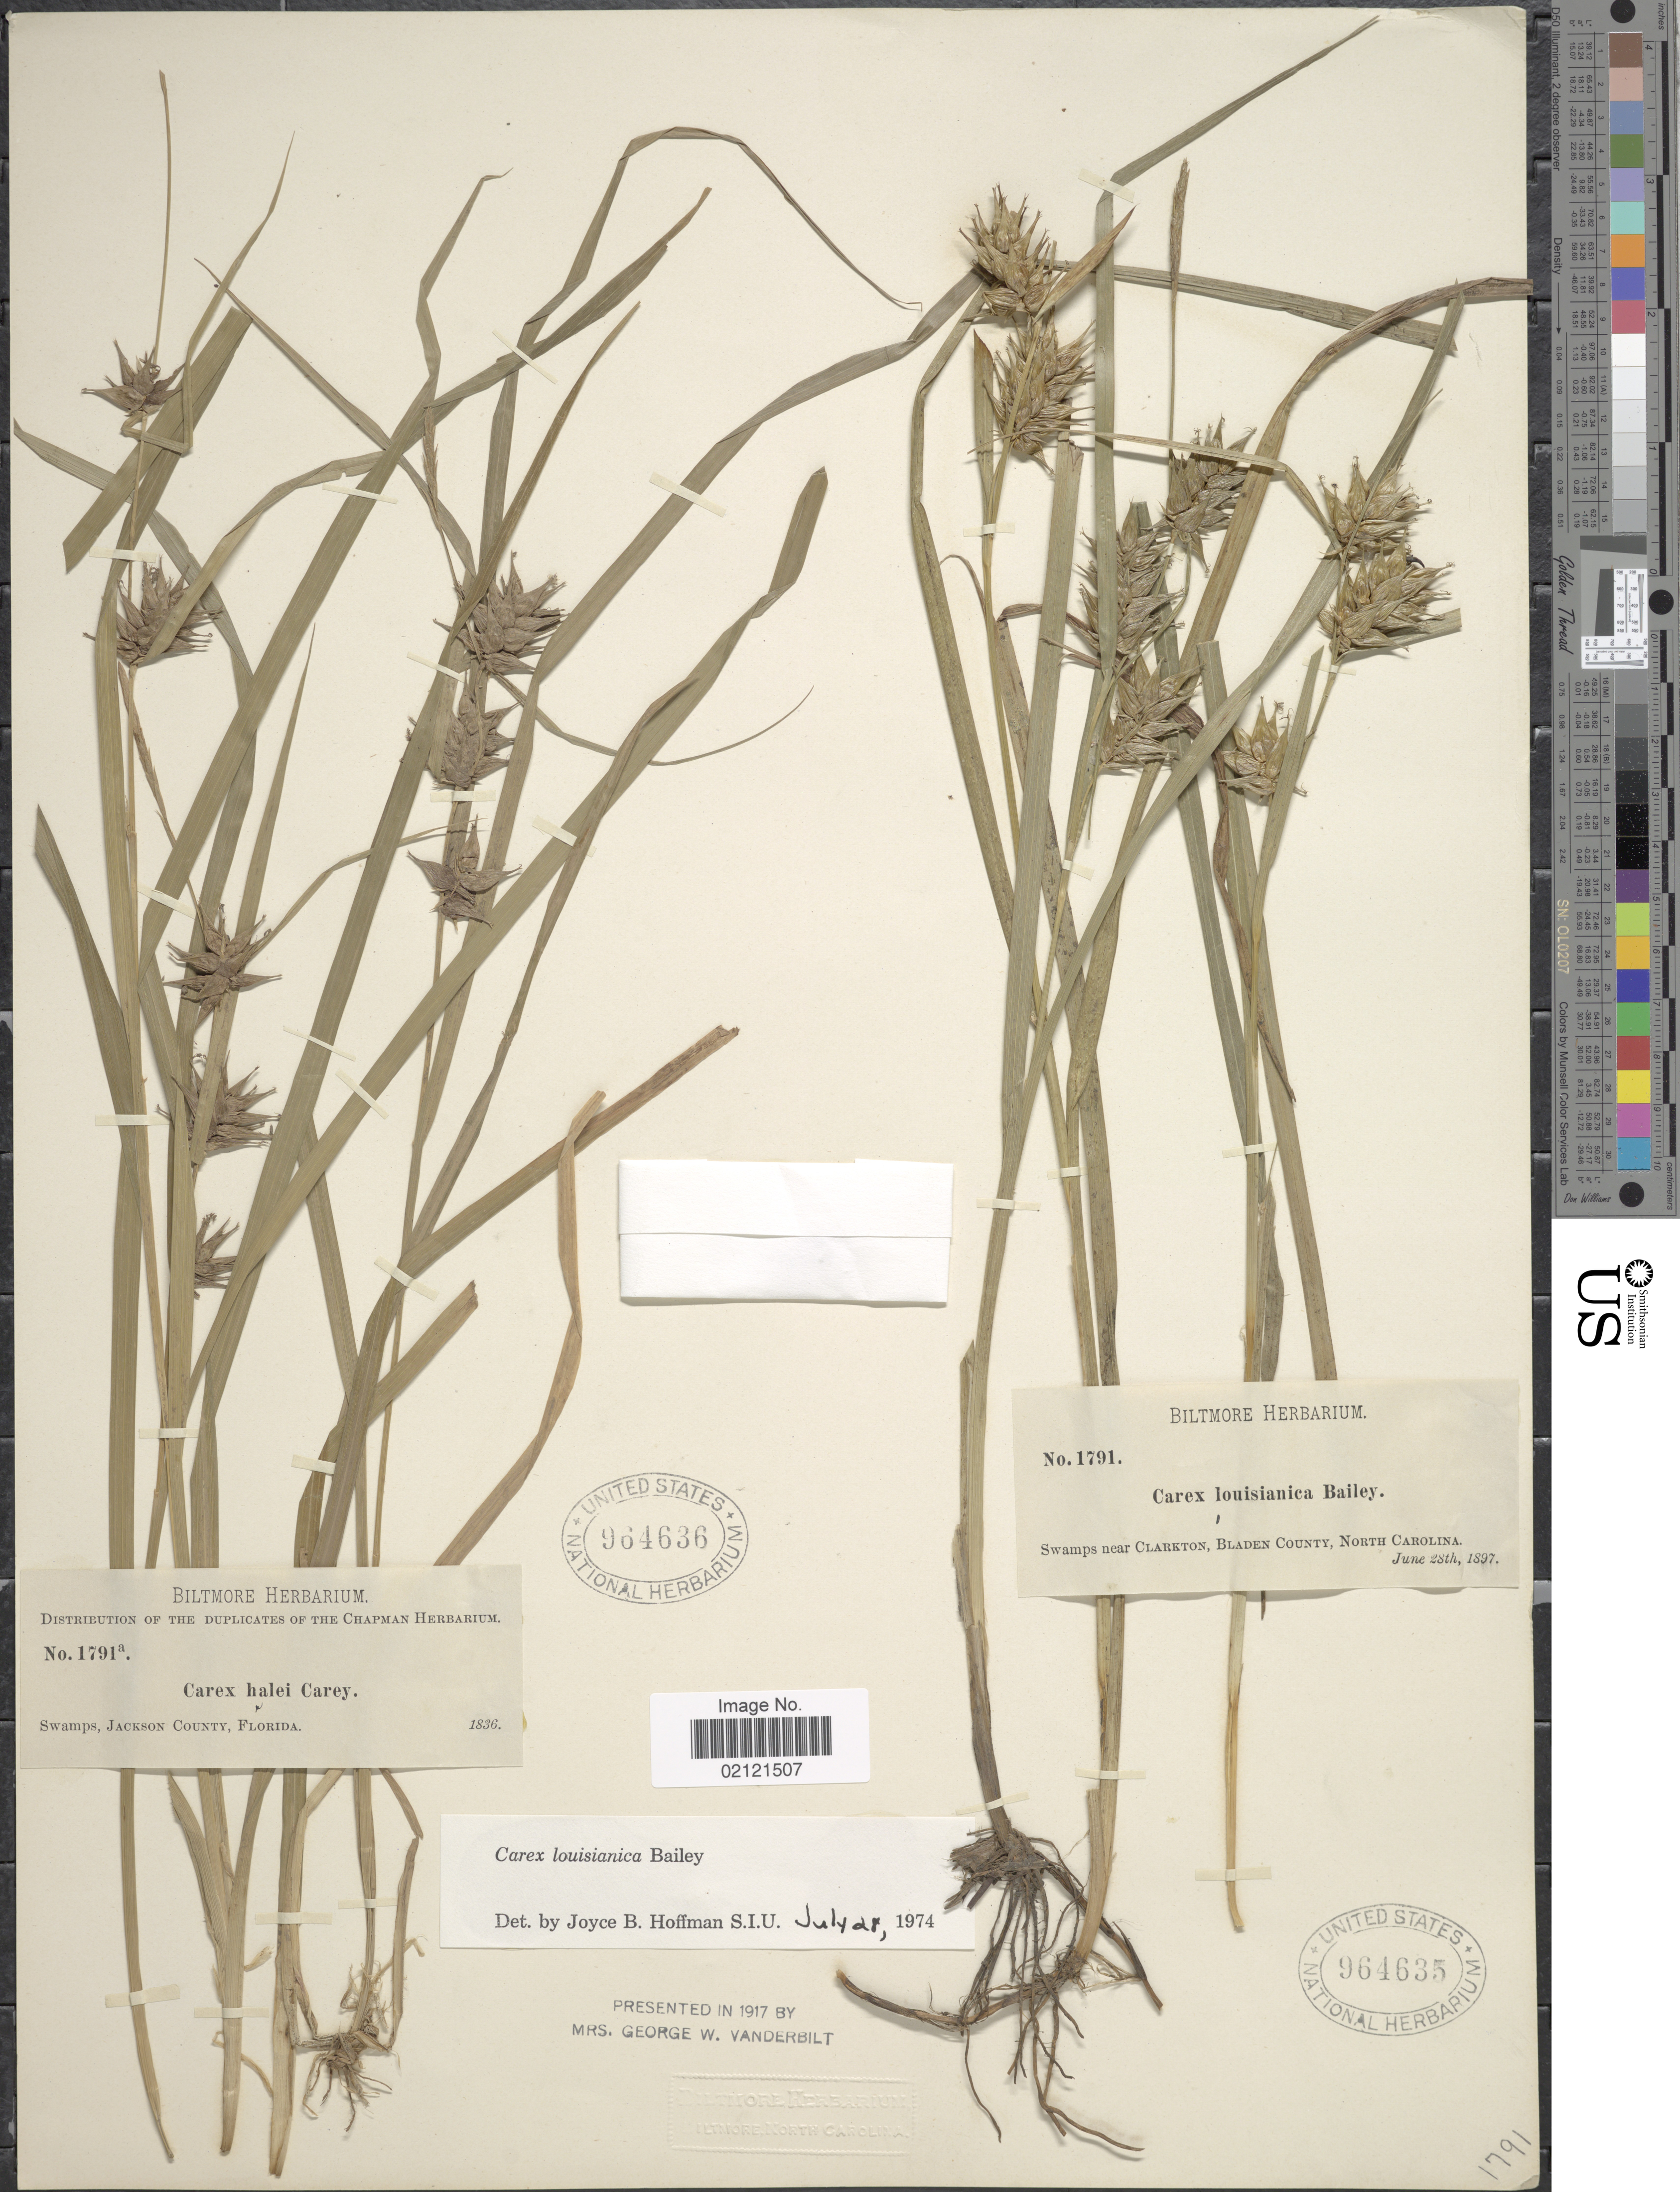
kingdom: Plantae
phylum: Tracheophyta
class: Liliopsida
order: Poales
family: Cyperaceae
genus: Carex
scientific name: Carex louisianica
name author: L.H. Bailey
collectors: ex herb. Biltmore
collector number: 1791a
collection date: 1836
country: United States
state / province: Florida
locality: Swamps, Jackson County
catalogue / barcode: US 964636